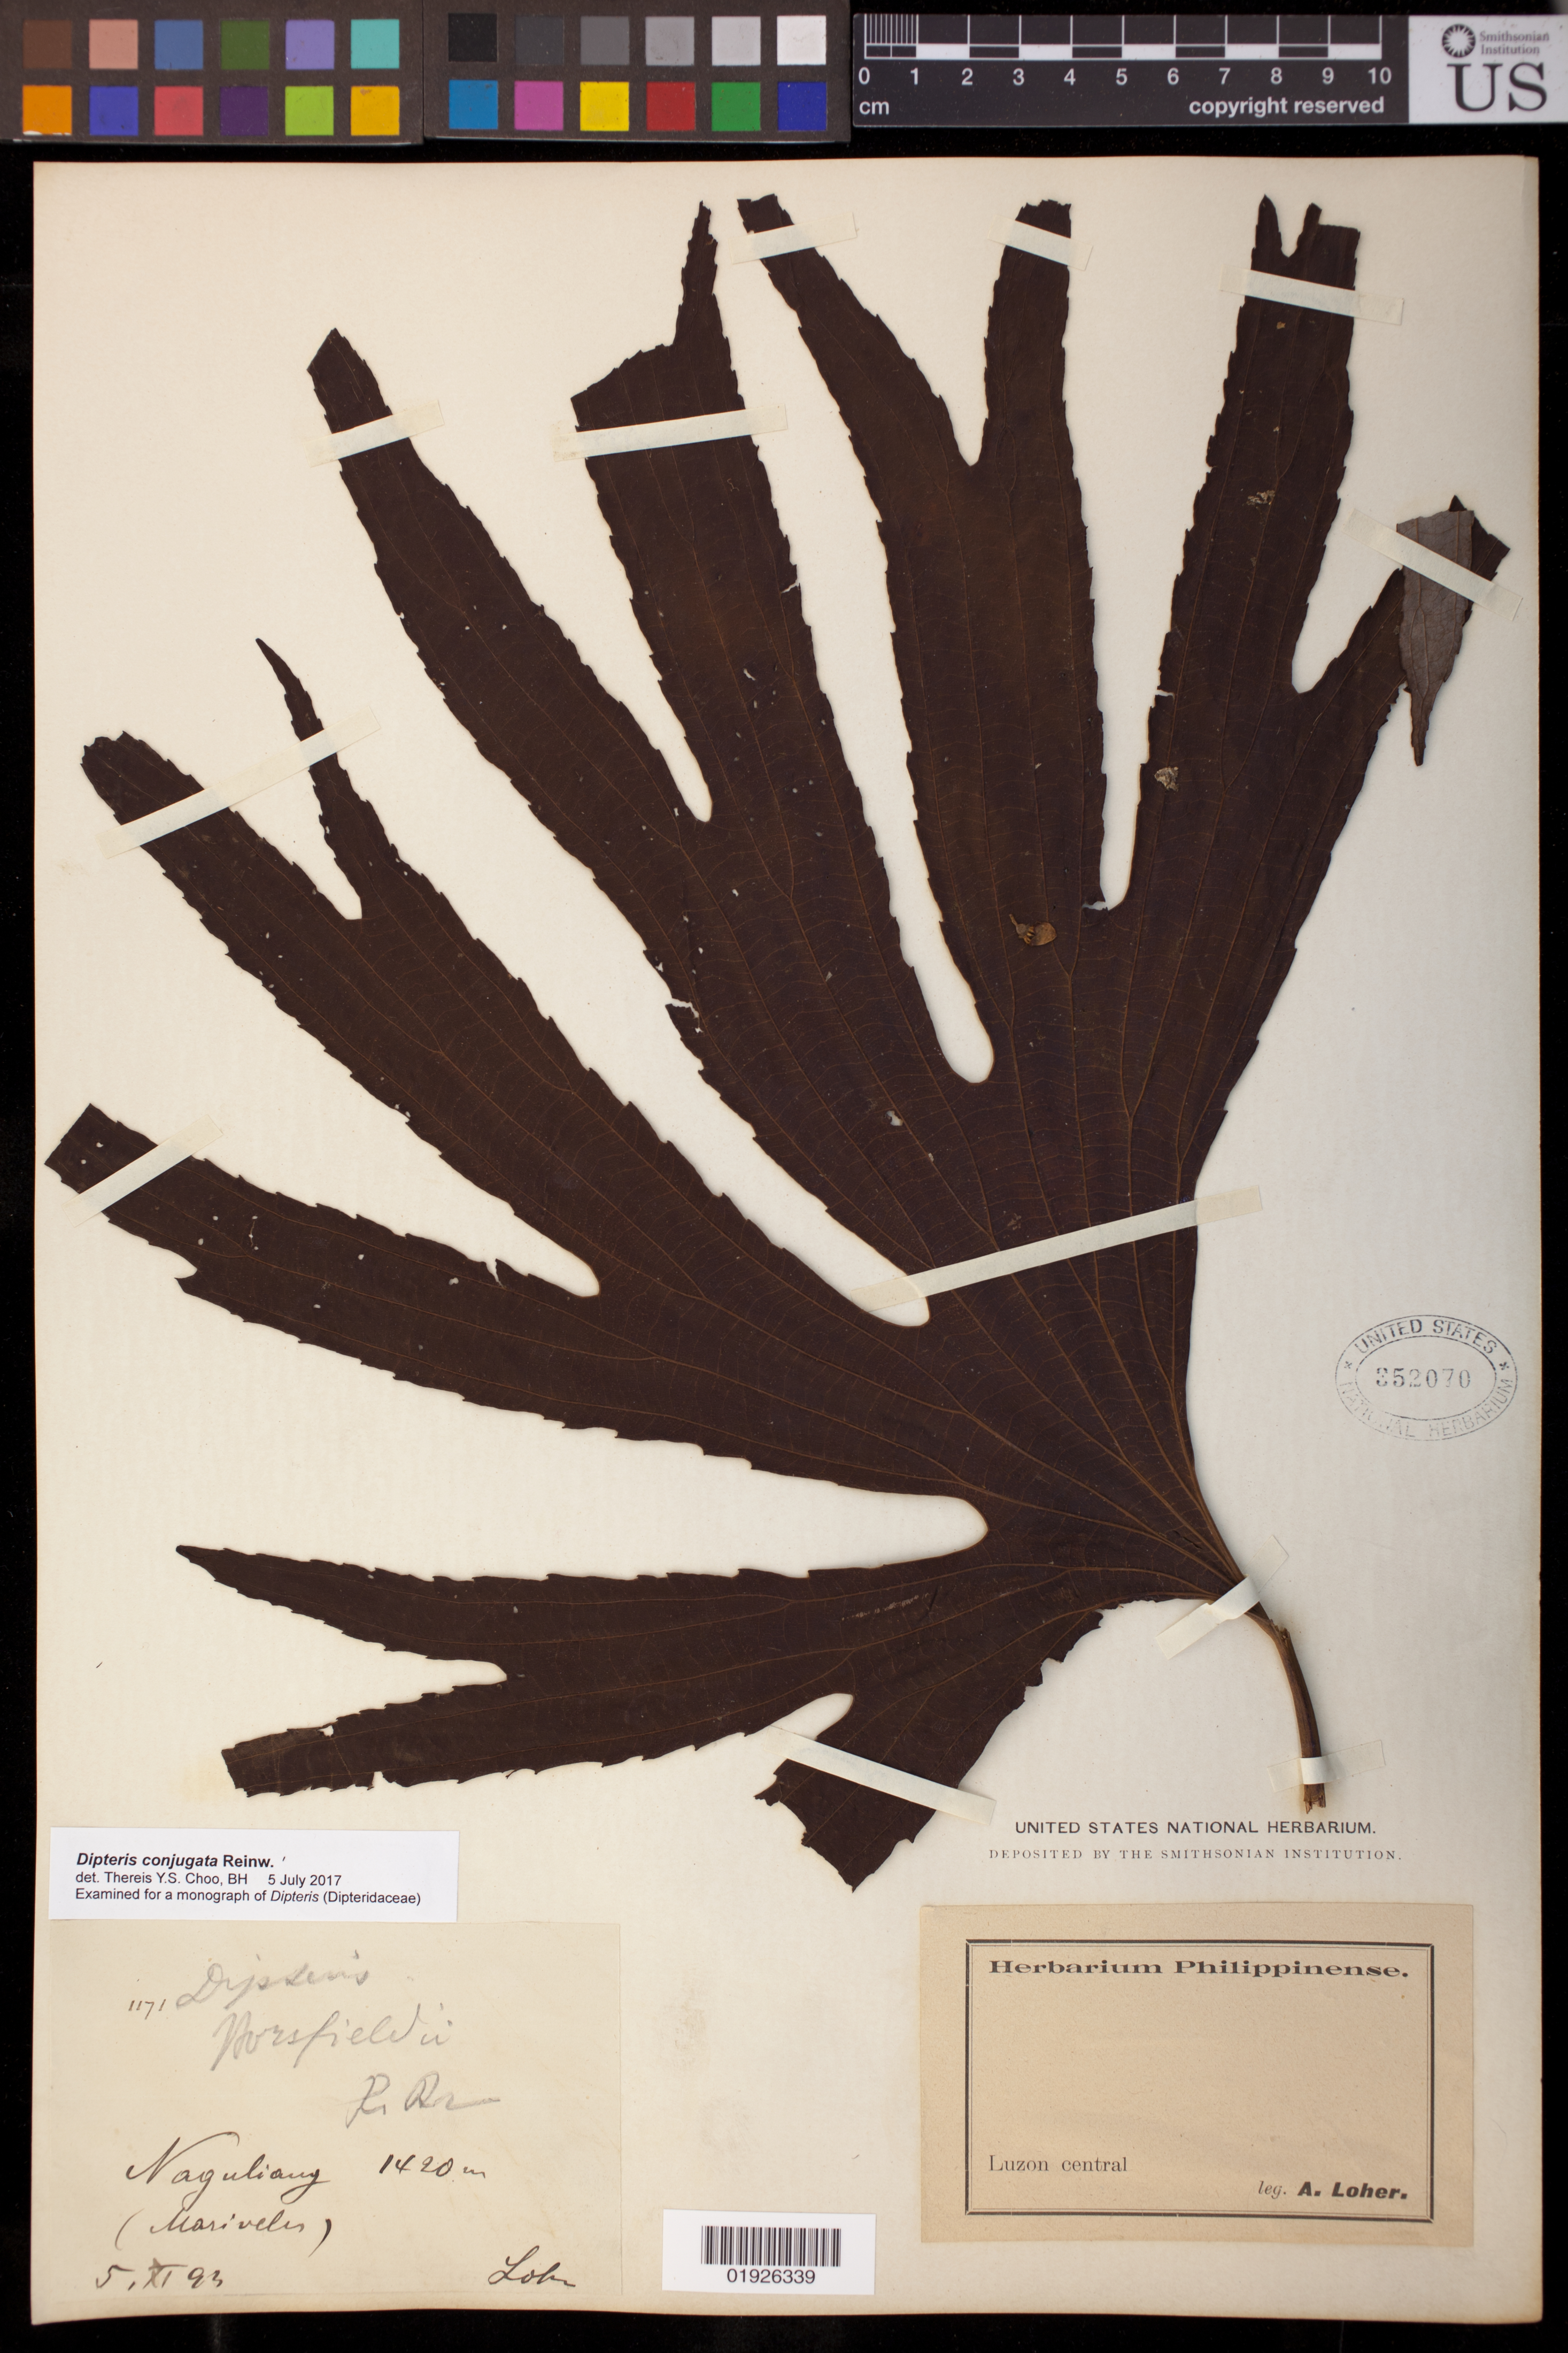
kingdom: Plantae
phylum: Tracheophyta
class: Polypodiopsida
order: Gleicheniales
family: Dipteridaceae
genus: Dipteris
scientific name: Dipteris conjugata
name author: Reinw.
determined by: Choo, Thereis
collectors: A. Loher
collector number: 1171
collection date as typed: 5.XI.93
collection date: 1893-11-05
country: Philippines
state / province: Central Luzon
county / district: Bataan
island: Luzon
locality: Naguliang, Mariveles.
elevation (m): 1420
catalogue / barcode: US 352070